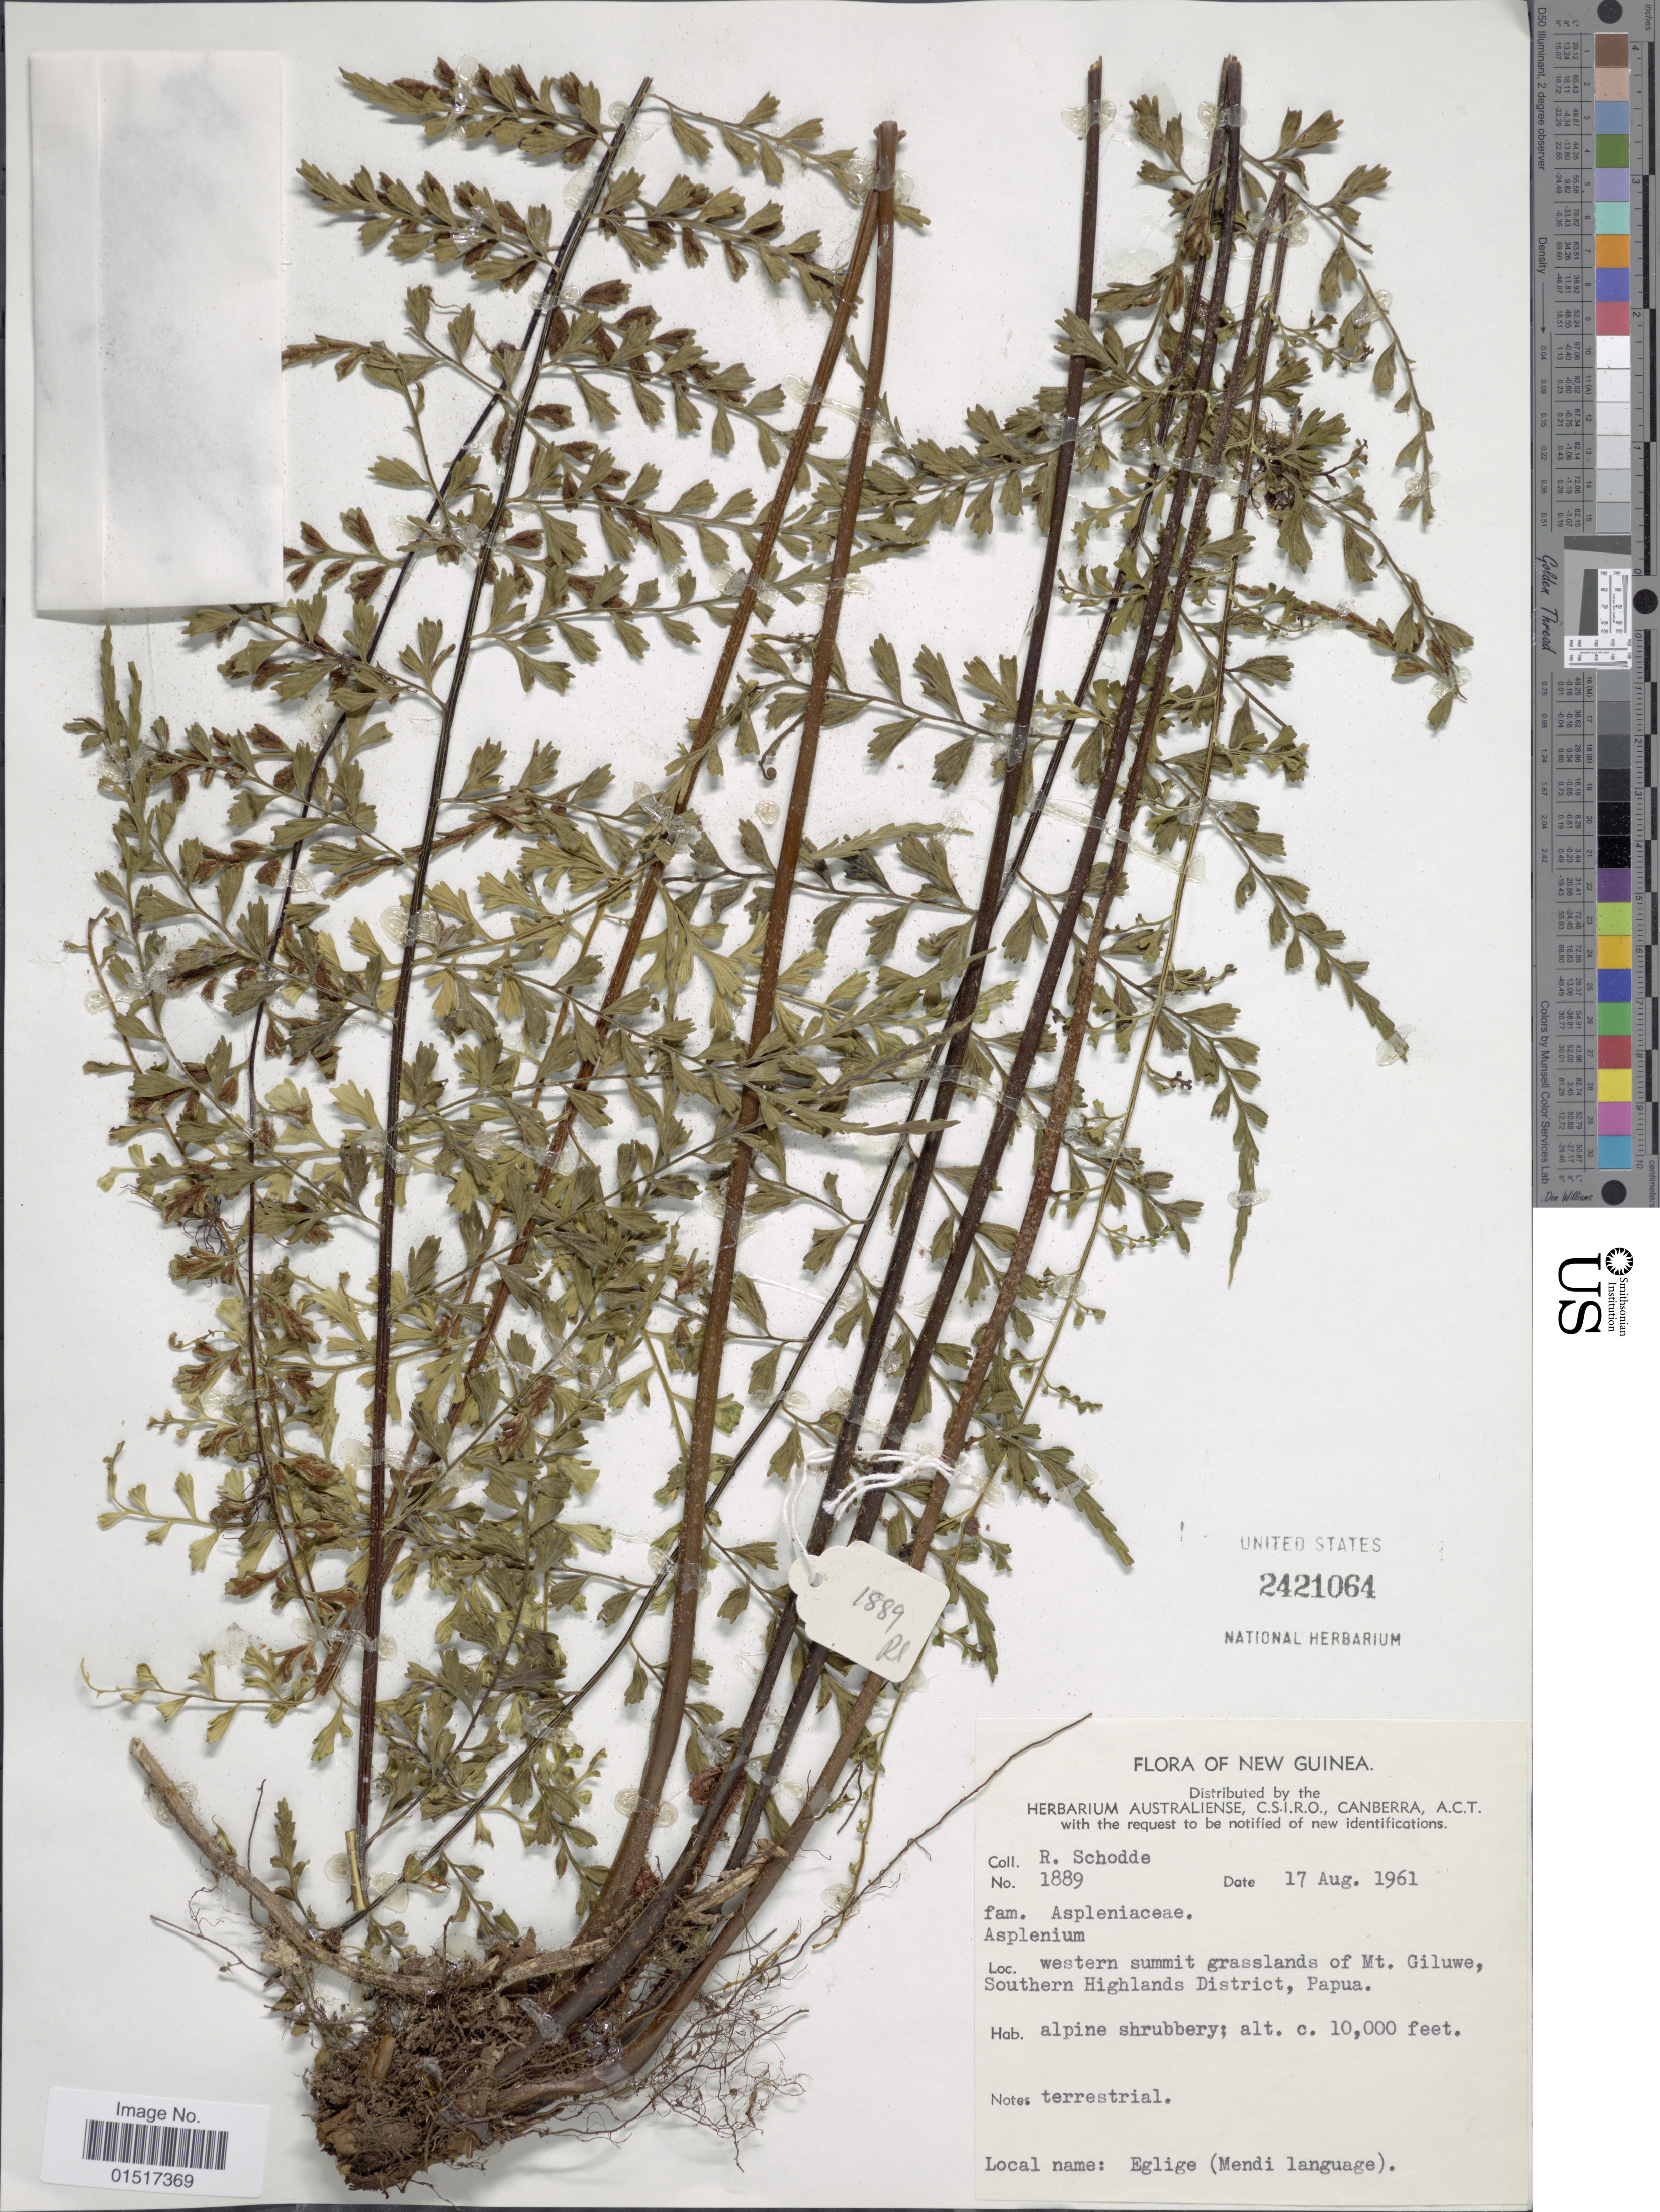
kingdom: Plantae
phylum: Tracheophyta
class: Polypodiopsida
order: Polypodiales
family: Aspleniaceae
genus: Asplenium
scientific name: Asplenium sp.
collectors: R. Schodde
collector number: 1889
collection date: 1961-08-17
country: Papua New Guinea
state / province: Southern Highlands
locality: New Guinea. Western summit grasslands of Mt. Giluwe, Papua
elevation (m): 3048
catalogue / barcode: US 2421064